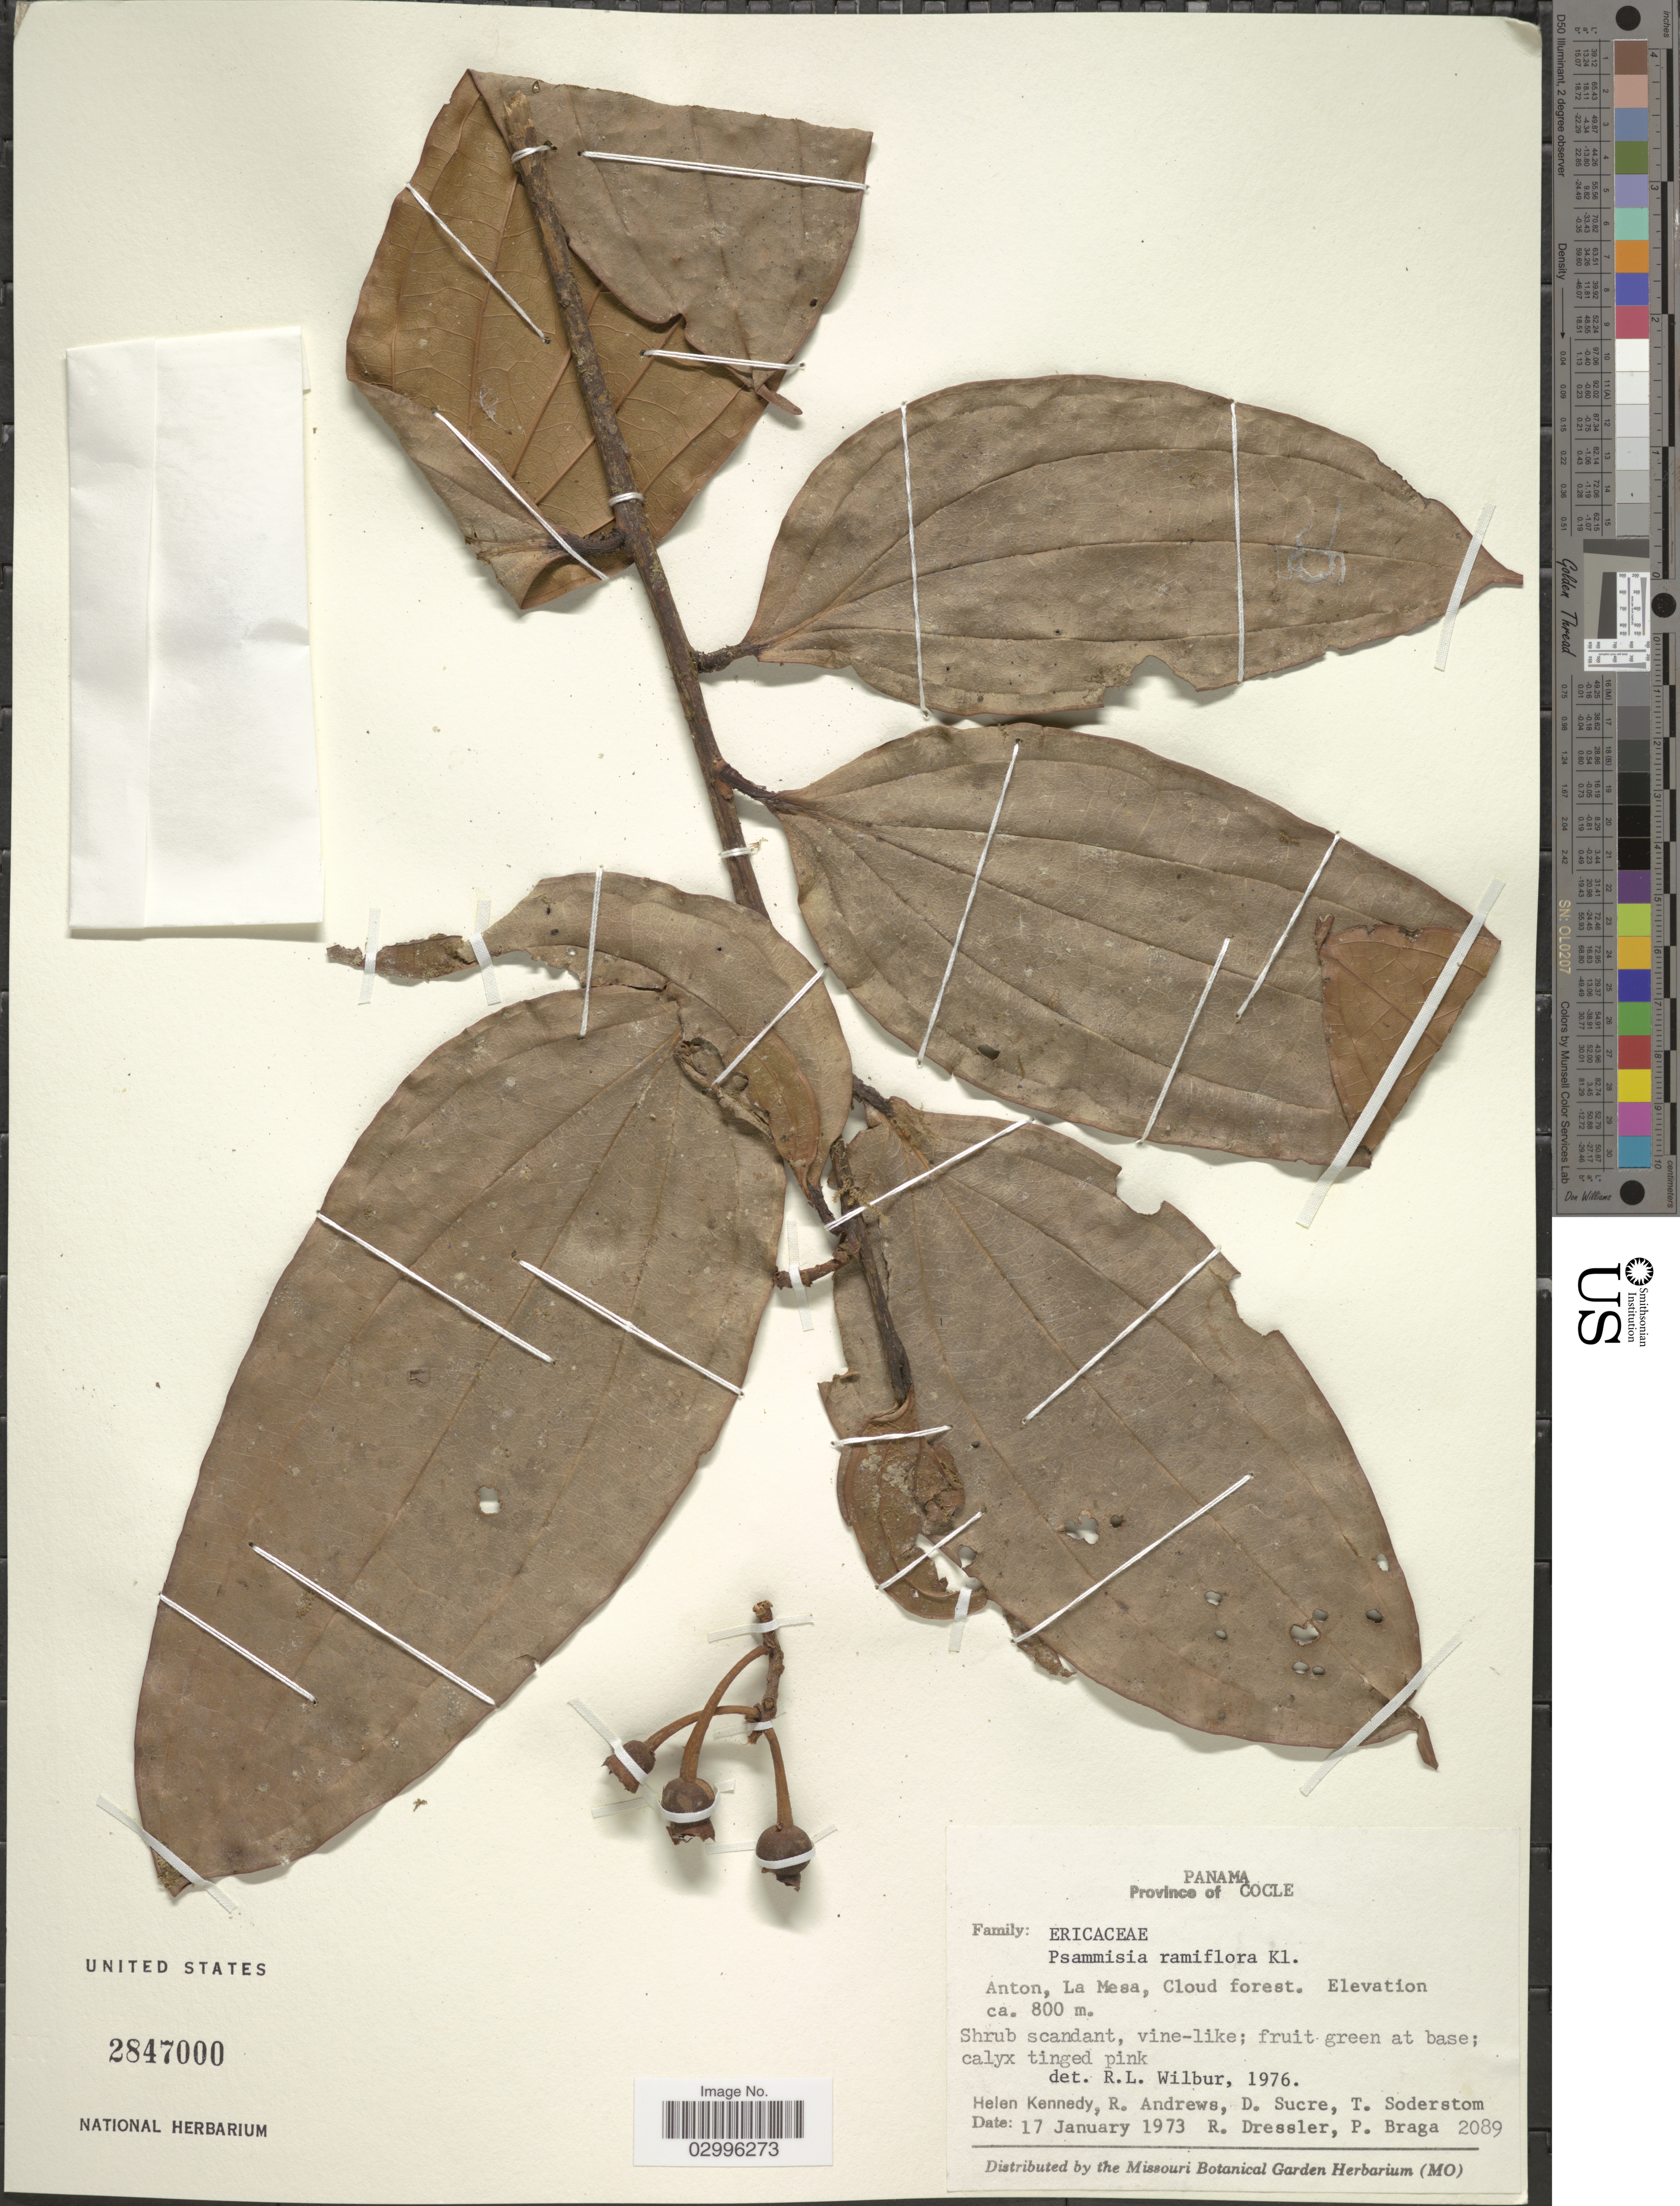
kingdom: Plantae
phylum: Tracheophyta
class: Magnoliopsida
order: Ericales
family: Ericaceae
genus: Psammisia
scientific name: Psammisia ramiflora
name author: Klotzsch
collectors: H. Kennedy, R. Andrews, D. Sucre, T. R. Soderstrom & et al.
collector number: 2089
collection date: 1973-01-17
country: Panama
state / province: Coclé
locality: Anton, La Mesa, Cloud forest.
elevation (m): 800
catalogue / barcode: US 2847000